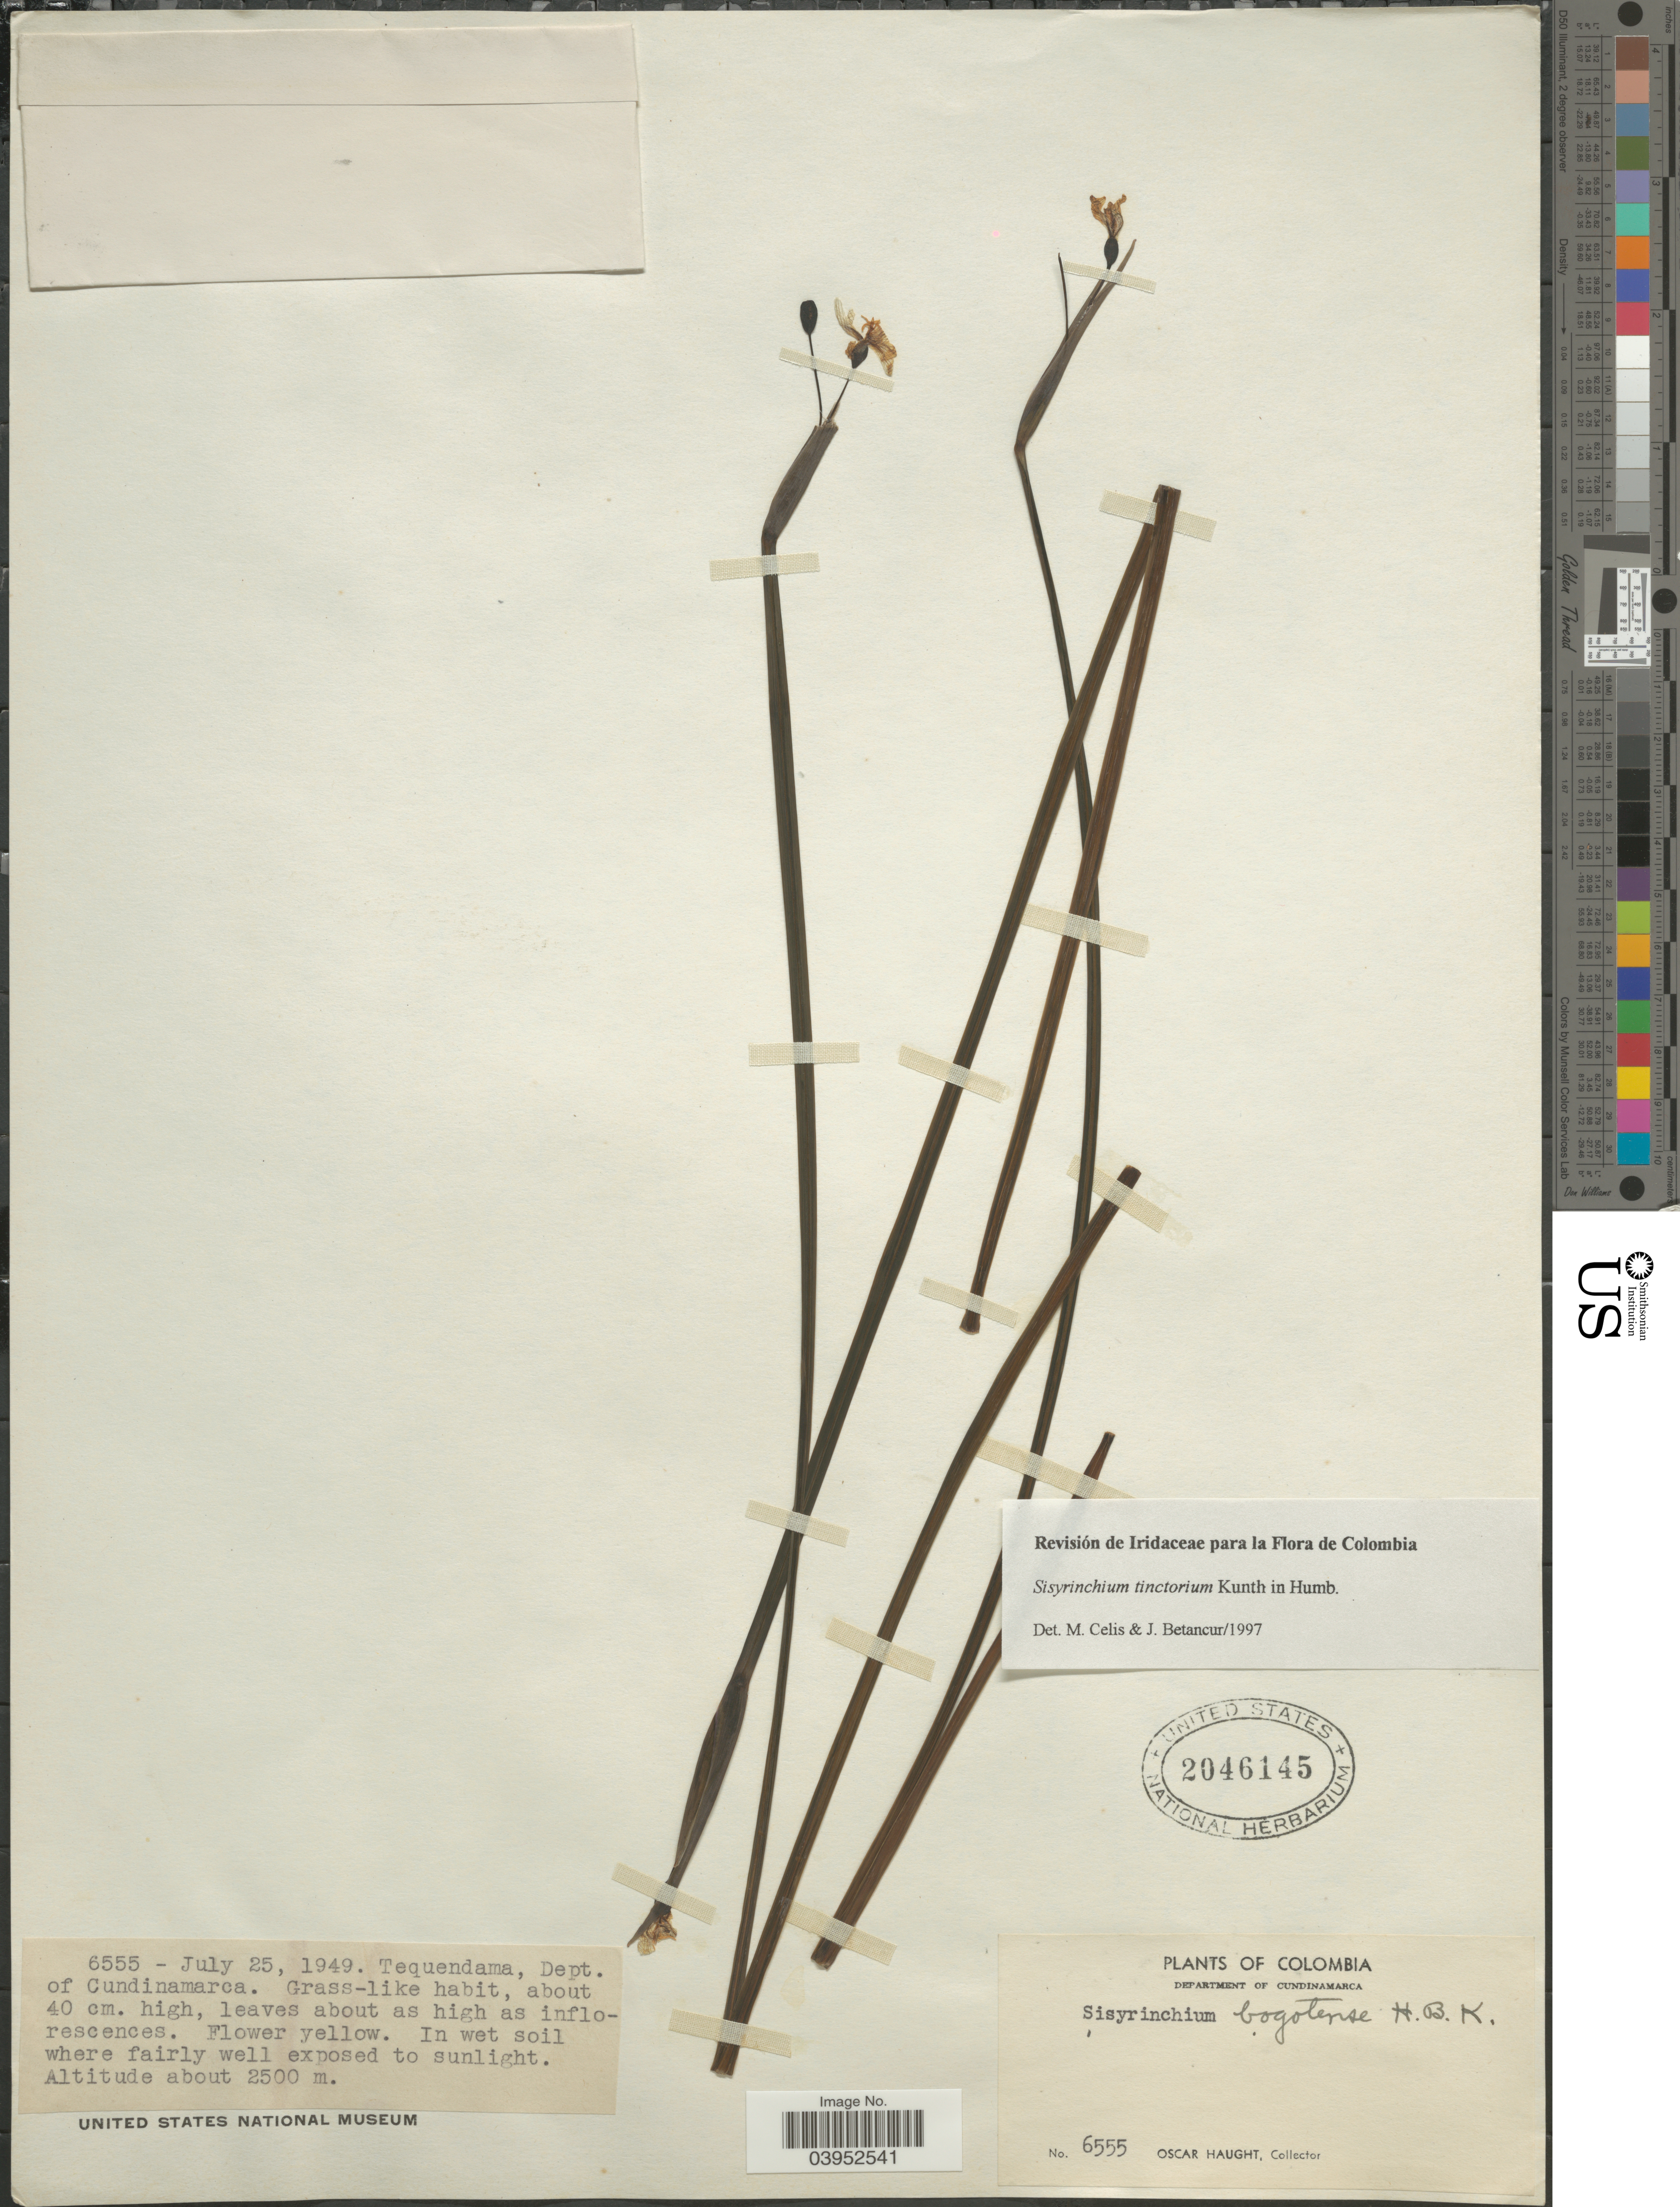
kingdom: Plantae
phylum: Tracheophyta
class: Liliopsida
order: Asparagales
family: Iridaceae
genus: Sisyrinchium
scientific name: Sisyrinchium tinctorium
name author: Kunth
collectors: O. L. Haught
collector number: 6555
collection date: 1949-07-25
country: Colombia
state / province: Cundinamarca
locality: Tequendama, Dept. of Cundinamarca.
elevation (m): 2500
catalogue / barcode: US 2046145